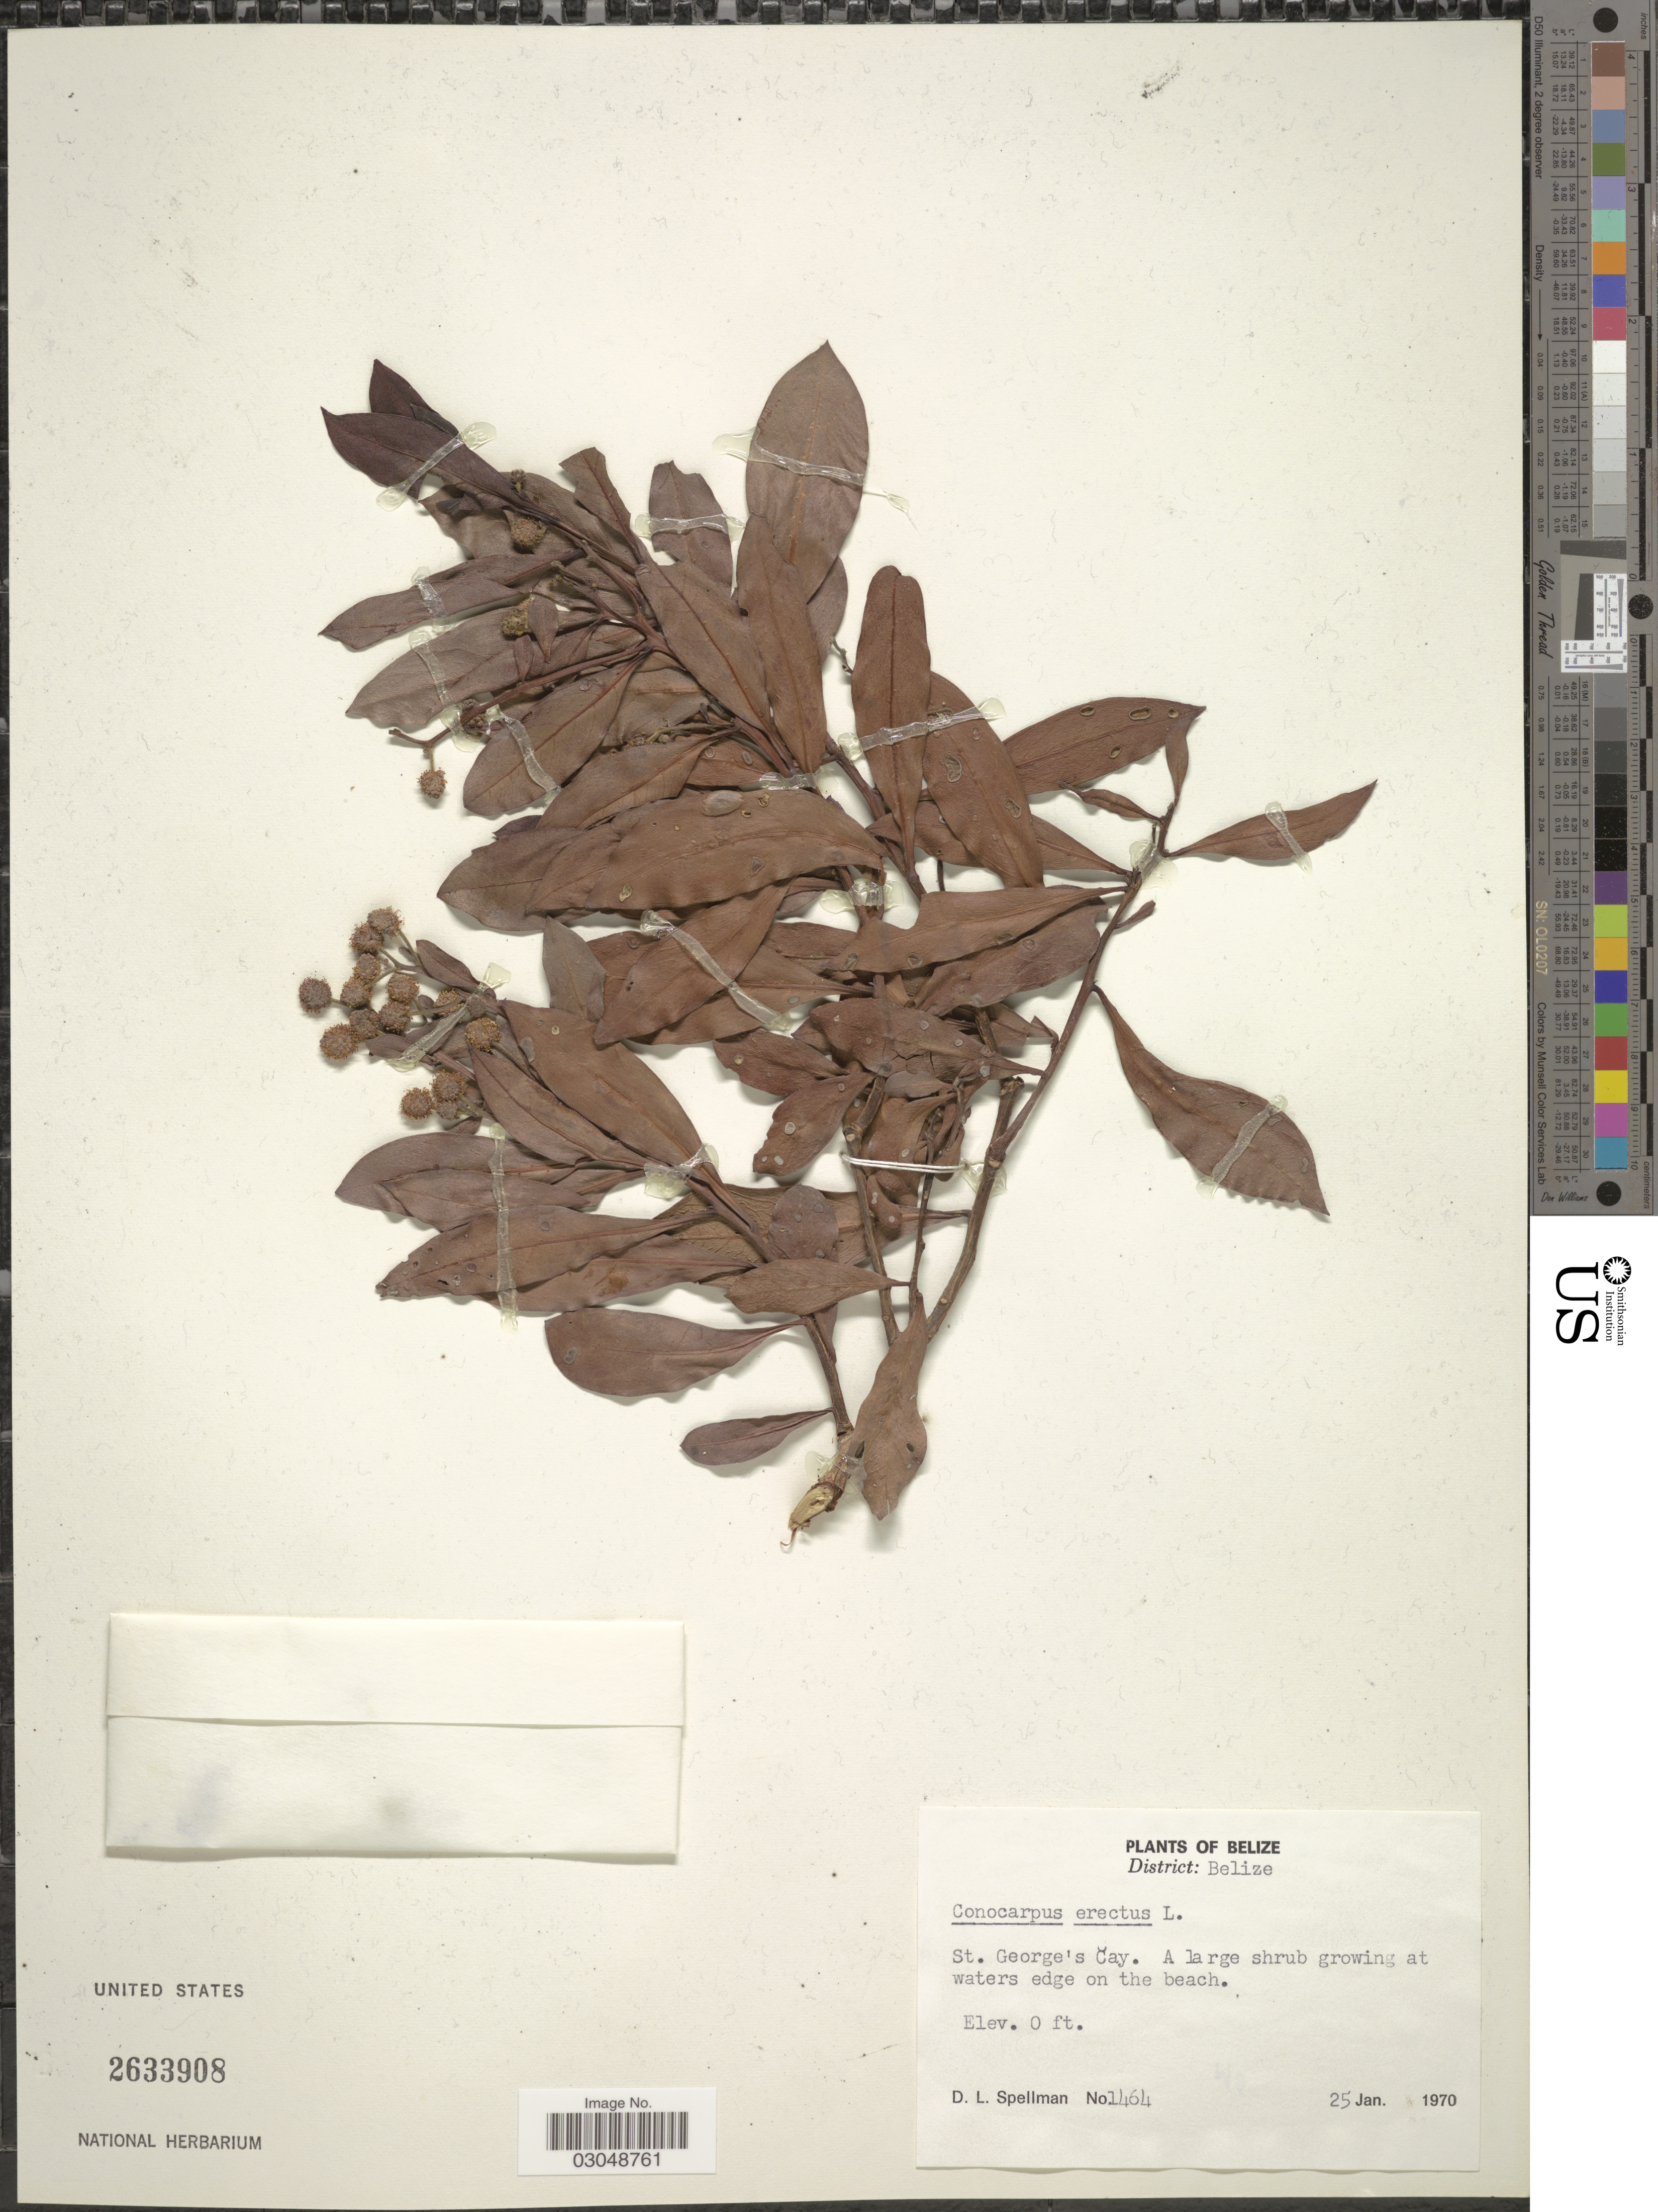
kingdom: Plantae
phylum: Tracheophyta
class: Magnoliopsida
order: Myrtales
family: Combretaceae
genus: Conocarpus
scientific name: Conocarpus erectus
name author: L.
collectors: D. L. Spellman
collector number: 1464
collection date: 1970-01-25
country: Belize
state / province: Belize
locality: District: Belize. St. George's Clay.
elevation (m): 0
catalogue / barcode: US 2633908